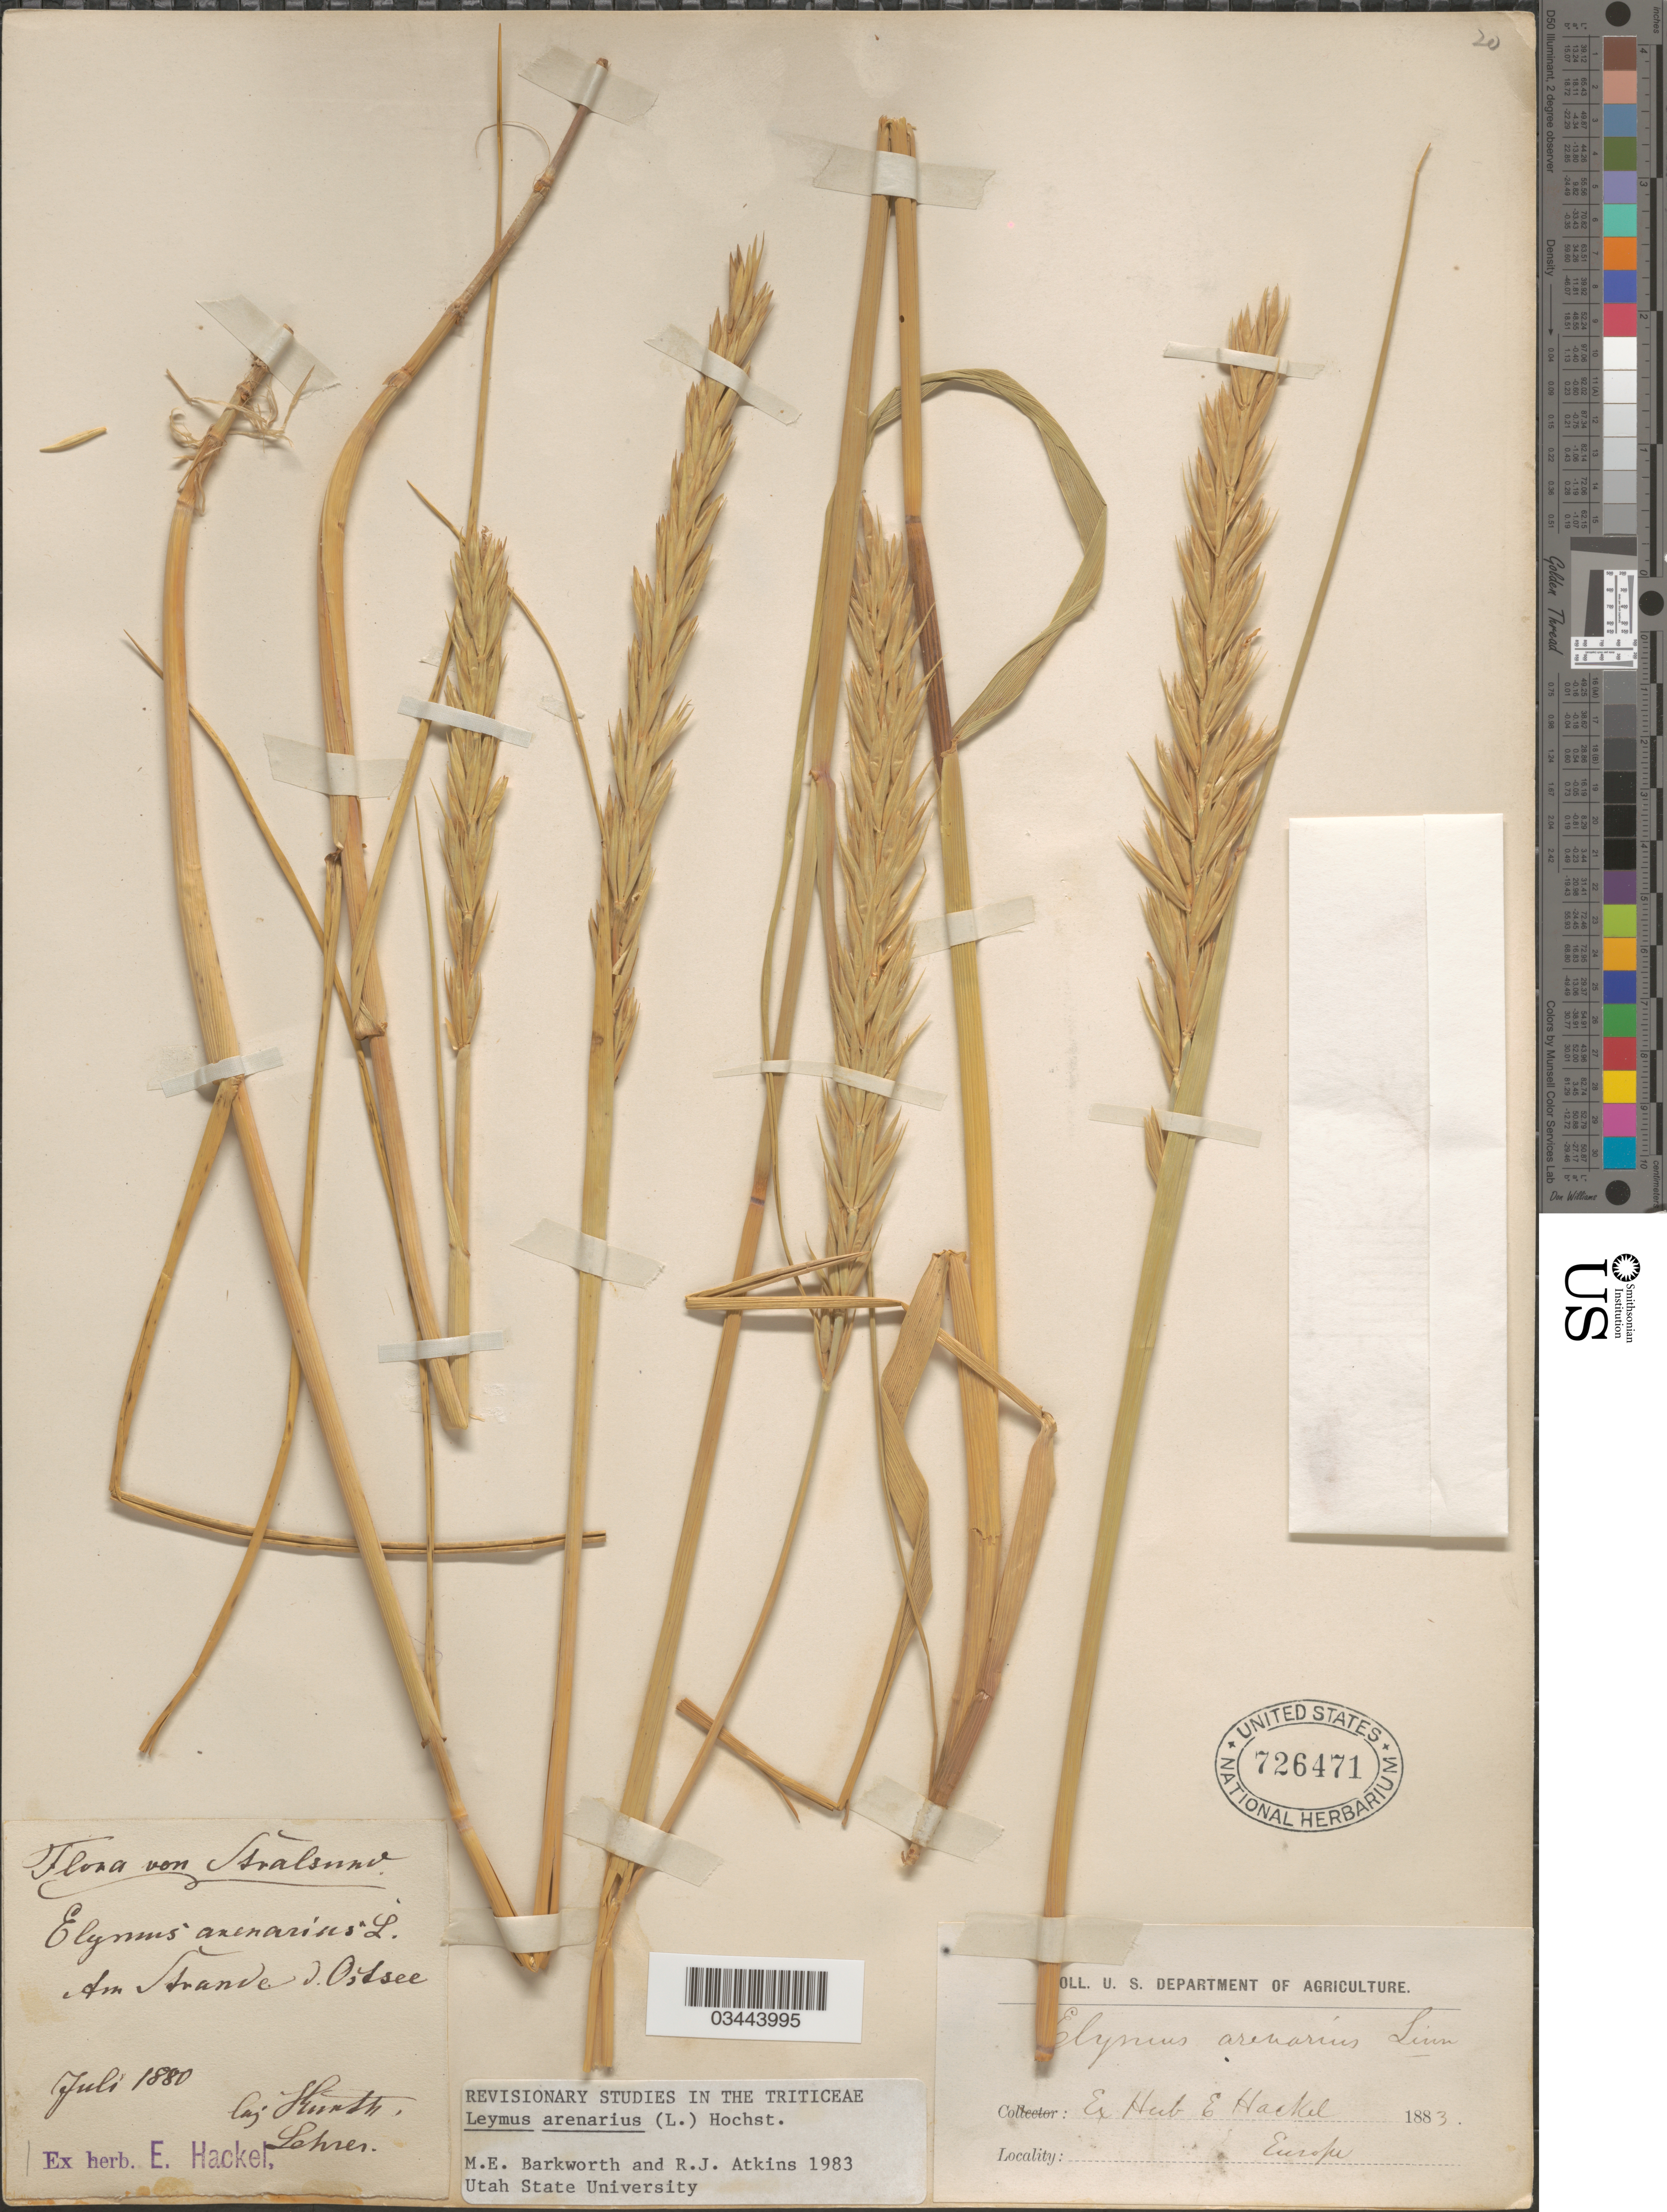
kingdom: Plantae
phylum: Tracheophyta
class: Liliopsida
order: Poales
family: Poaceae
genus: Leymus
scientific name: Leymus arenarius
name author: (L.) Hochst.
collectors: L. Kurt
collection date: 1880-07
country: Germany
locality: Stralsund. Am Strande d. Ostsee.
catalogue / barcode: US 726471